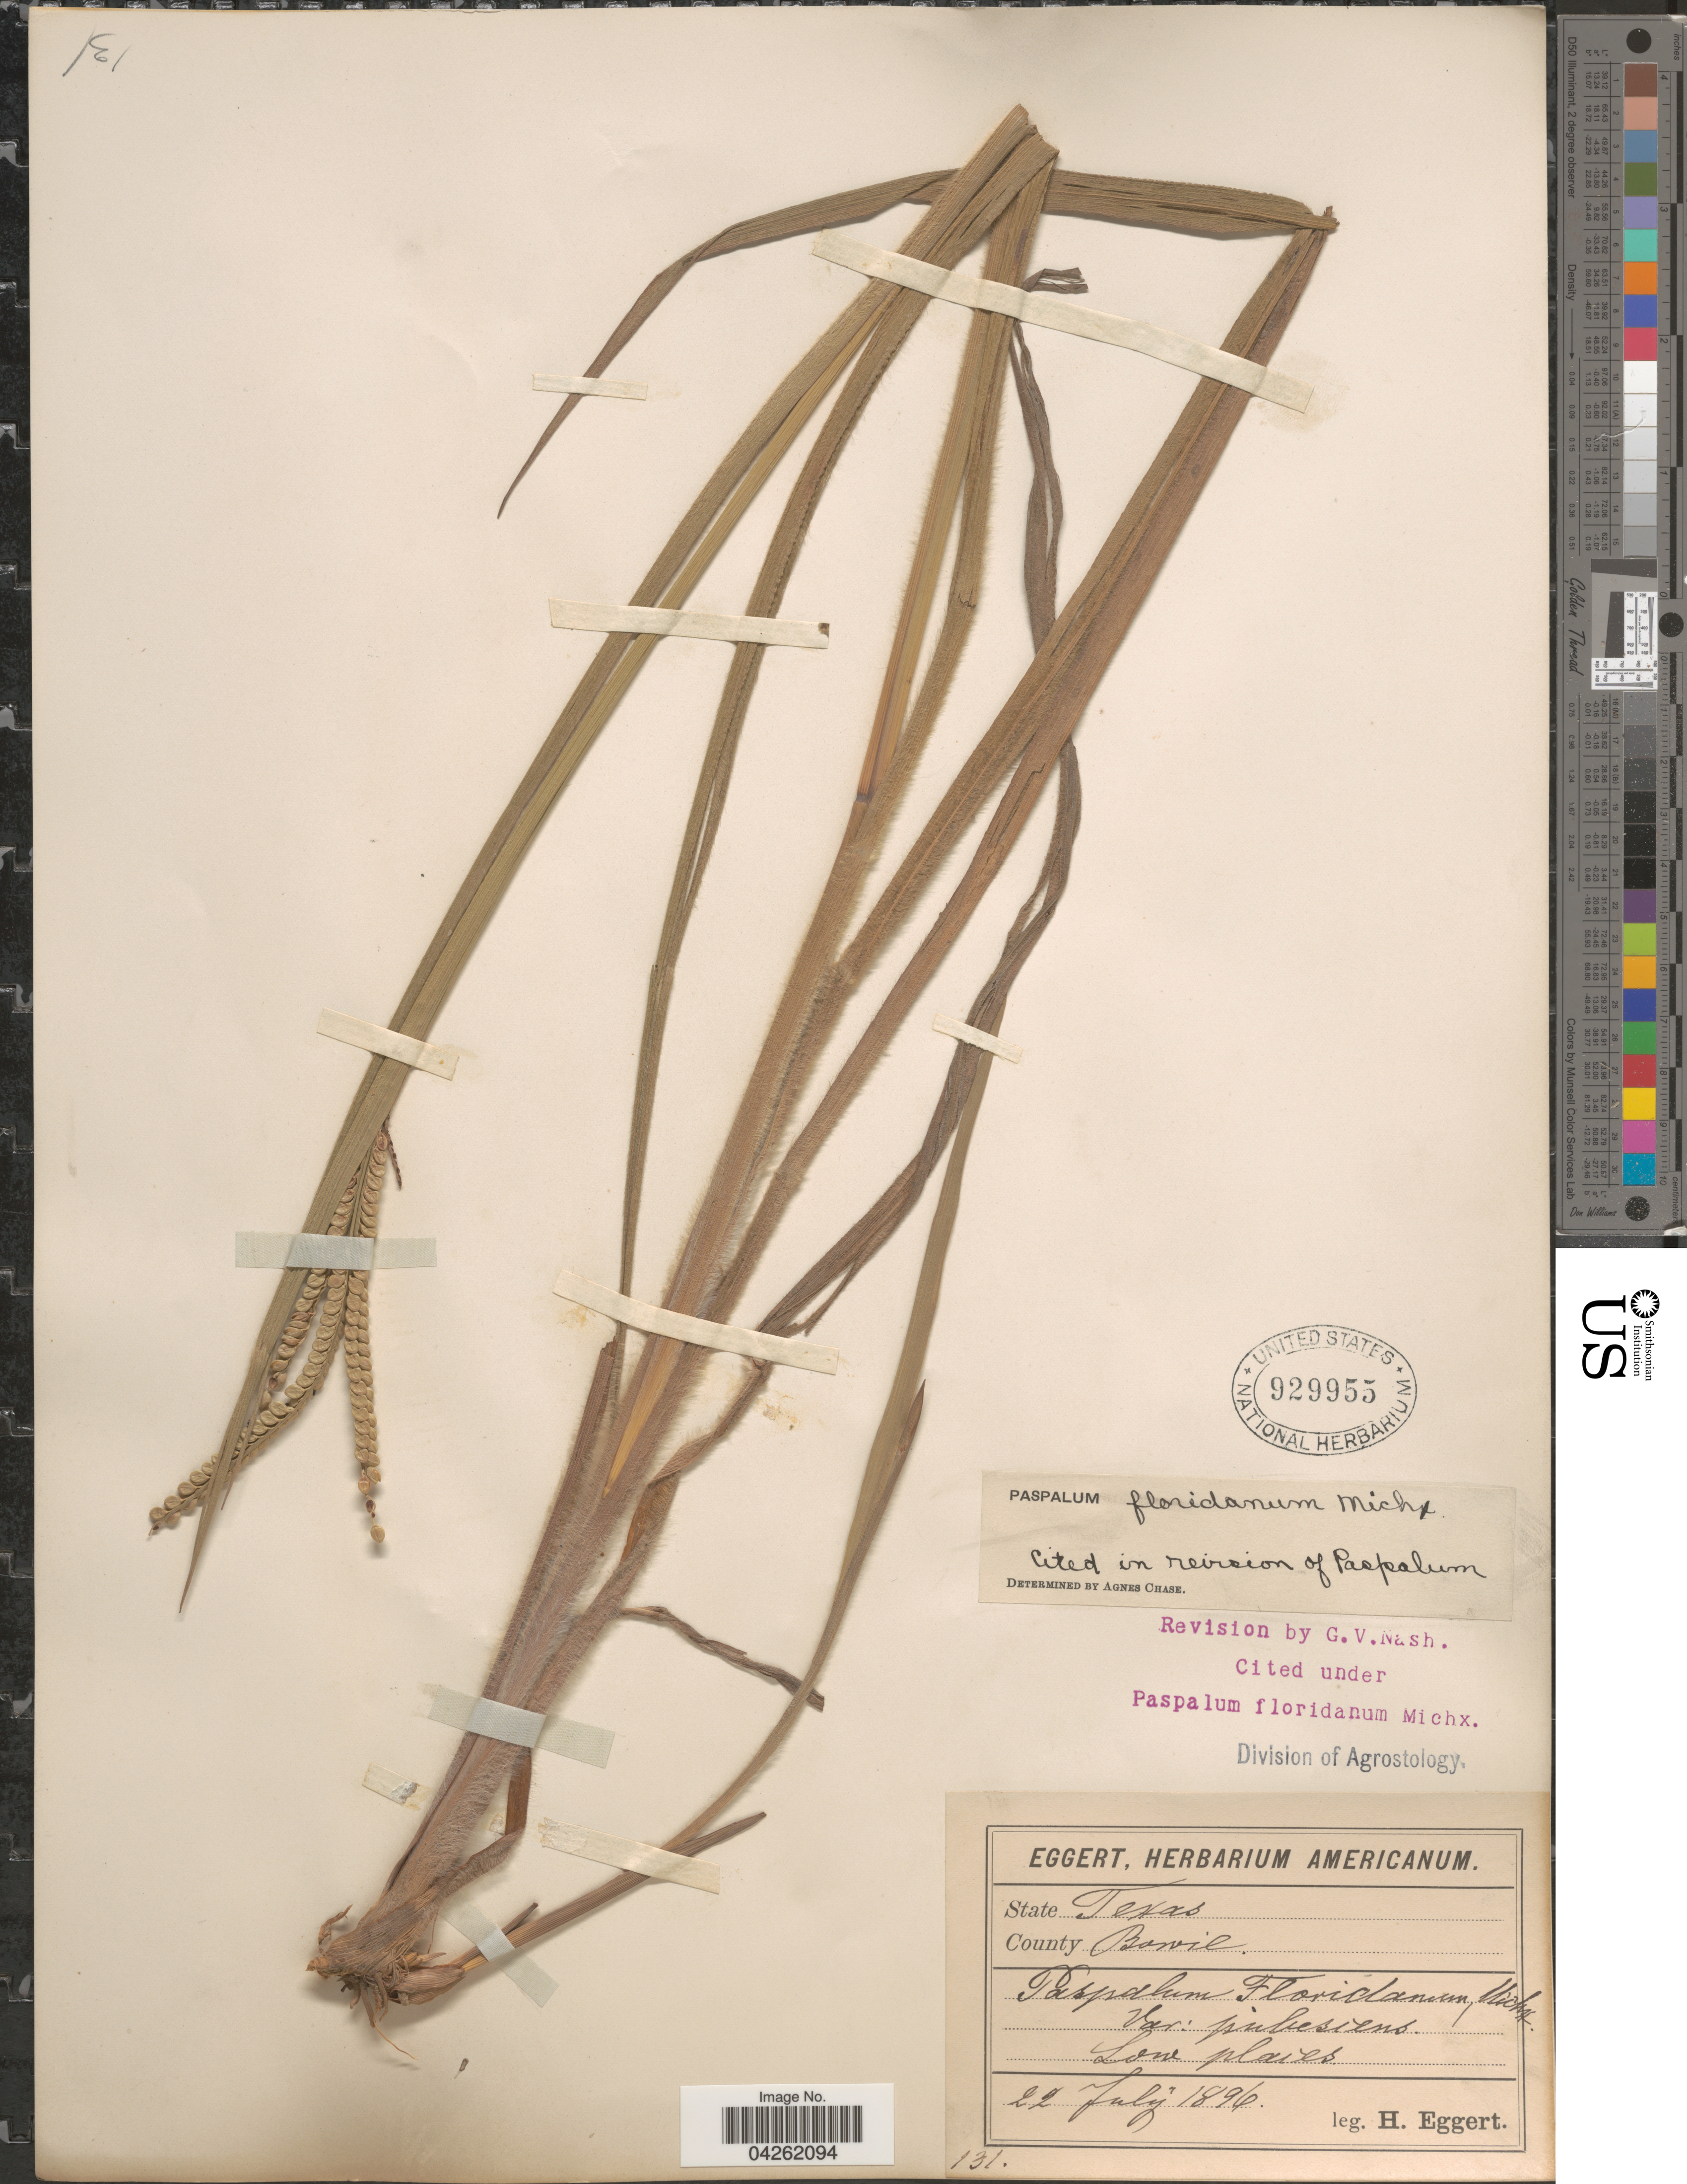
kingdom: Plantae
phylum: Tracheophyta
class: Liliopsida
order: Poales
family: Poaceae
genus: Paspalum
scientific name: Paspalum floridanum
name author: Michx.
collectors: H. Eggert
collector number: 131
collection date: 1896-07-22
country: United States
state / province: Texas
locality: County Bowie.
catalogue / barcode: US 929955